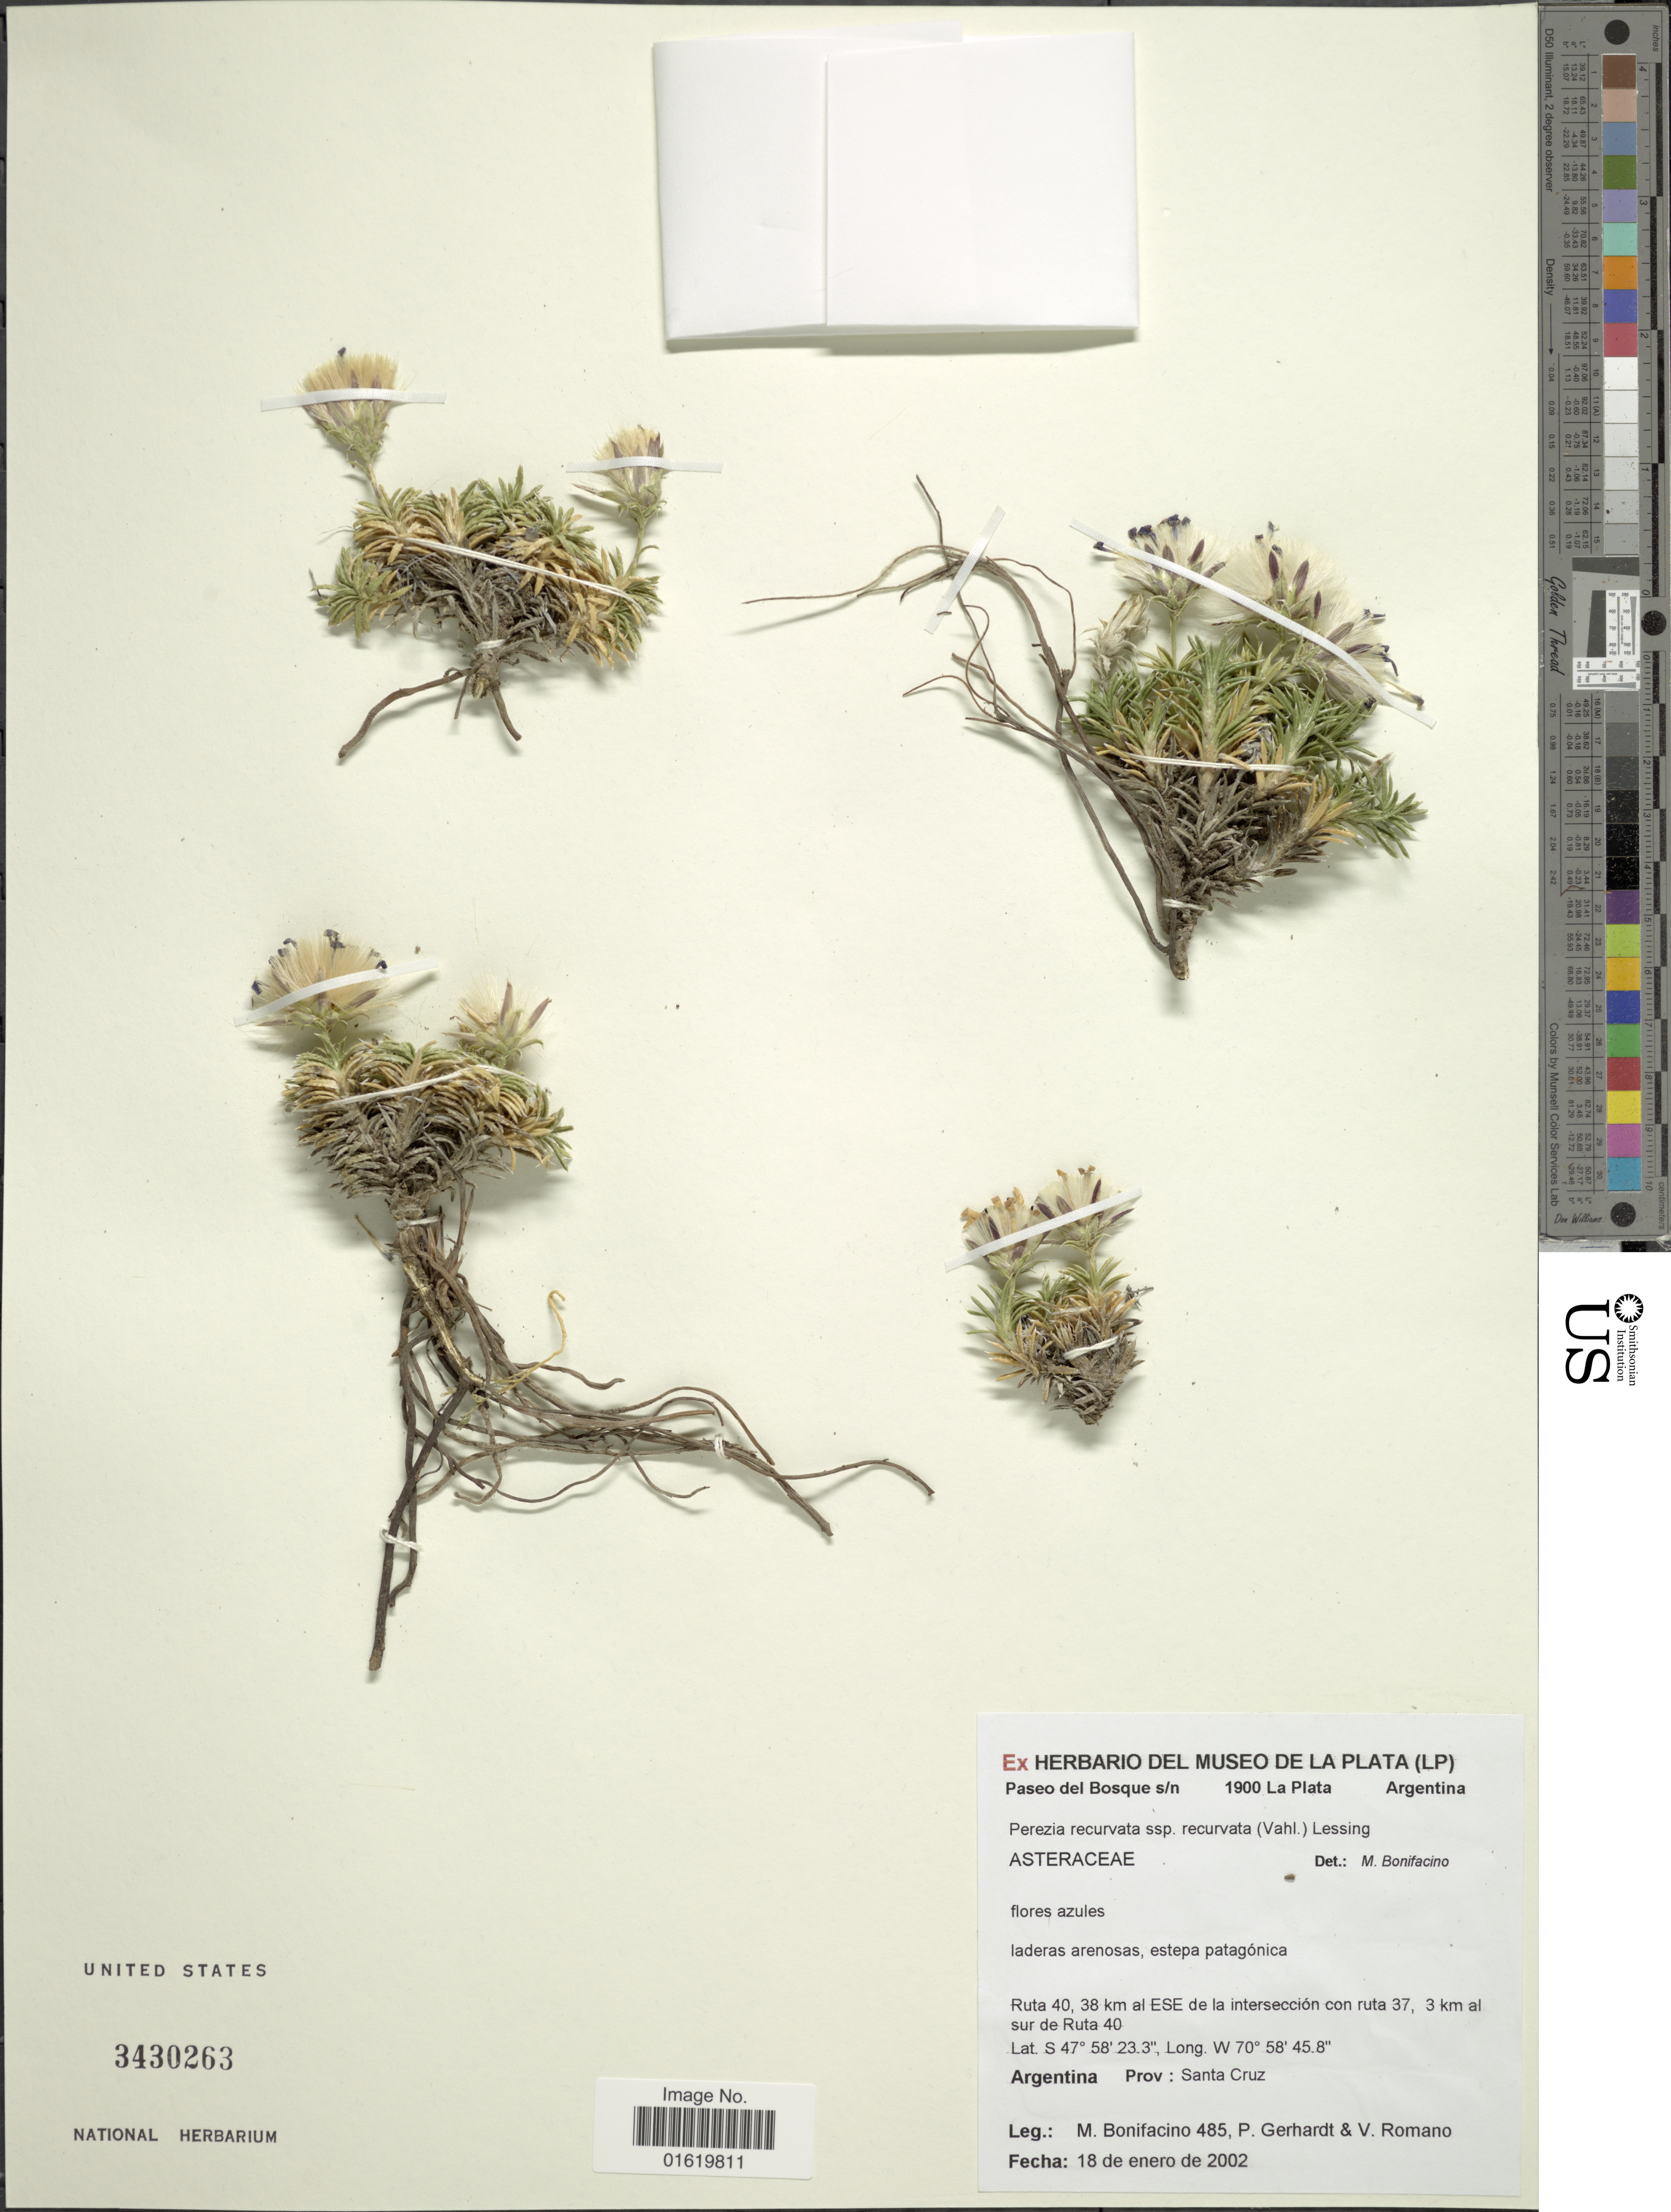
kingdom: Plantae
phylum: Tracheophyta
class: Magnoliopsida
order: Asterales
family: Asteraceae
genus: Perezia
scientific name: Perezia recurvata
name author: Less.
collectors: M. Bonifacino, P. Gerhardt & V. Romano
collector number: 0485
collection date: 2002-01-18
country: Argentina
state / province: Santa Cruz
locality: Ruta 40, 38 km al ESE de la intersección con ruta 37, 3 km al sur de Ruta 40. Argentina. Prov: Santa Cruz.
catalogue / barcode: US 3430263